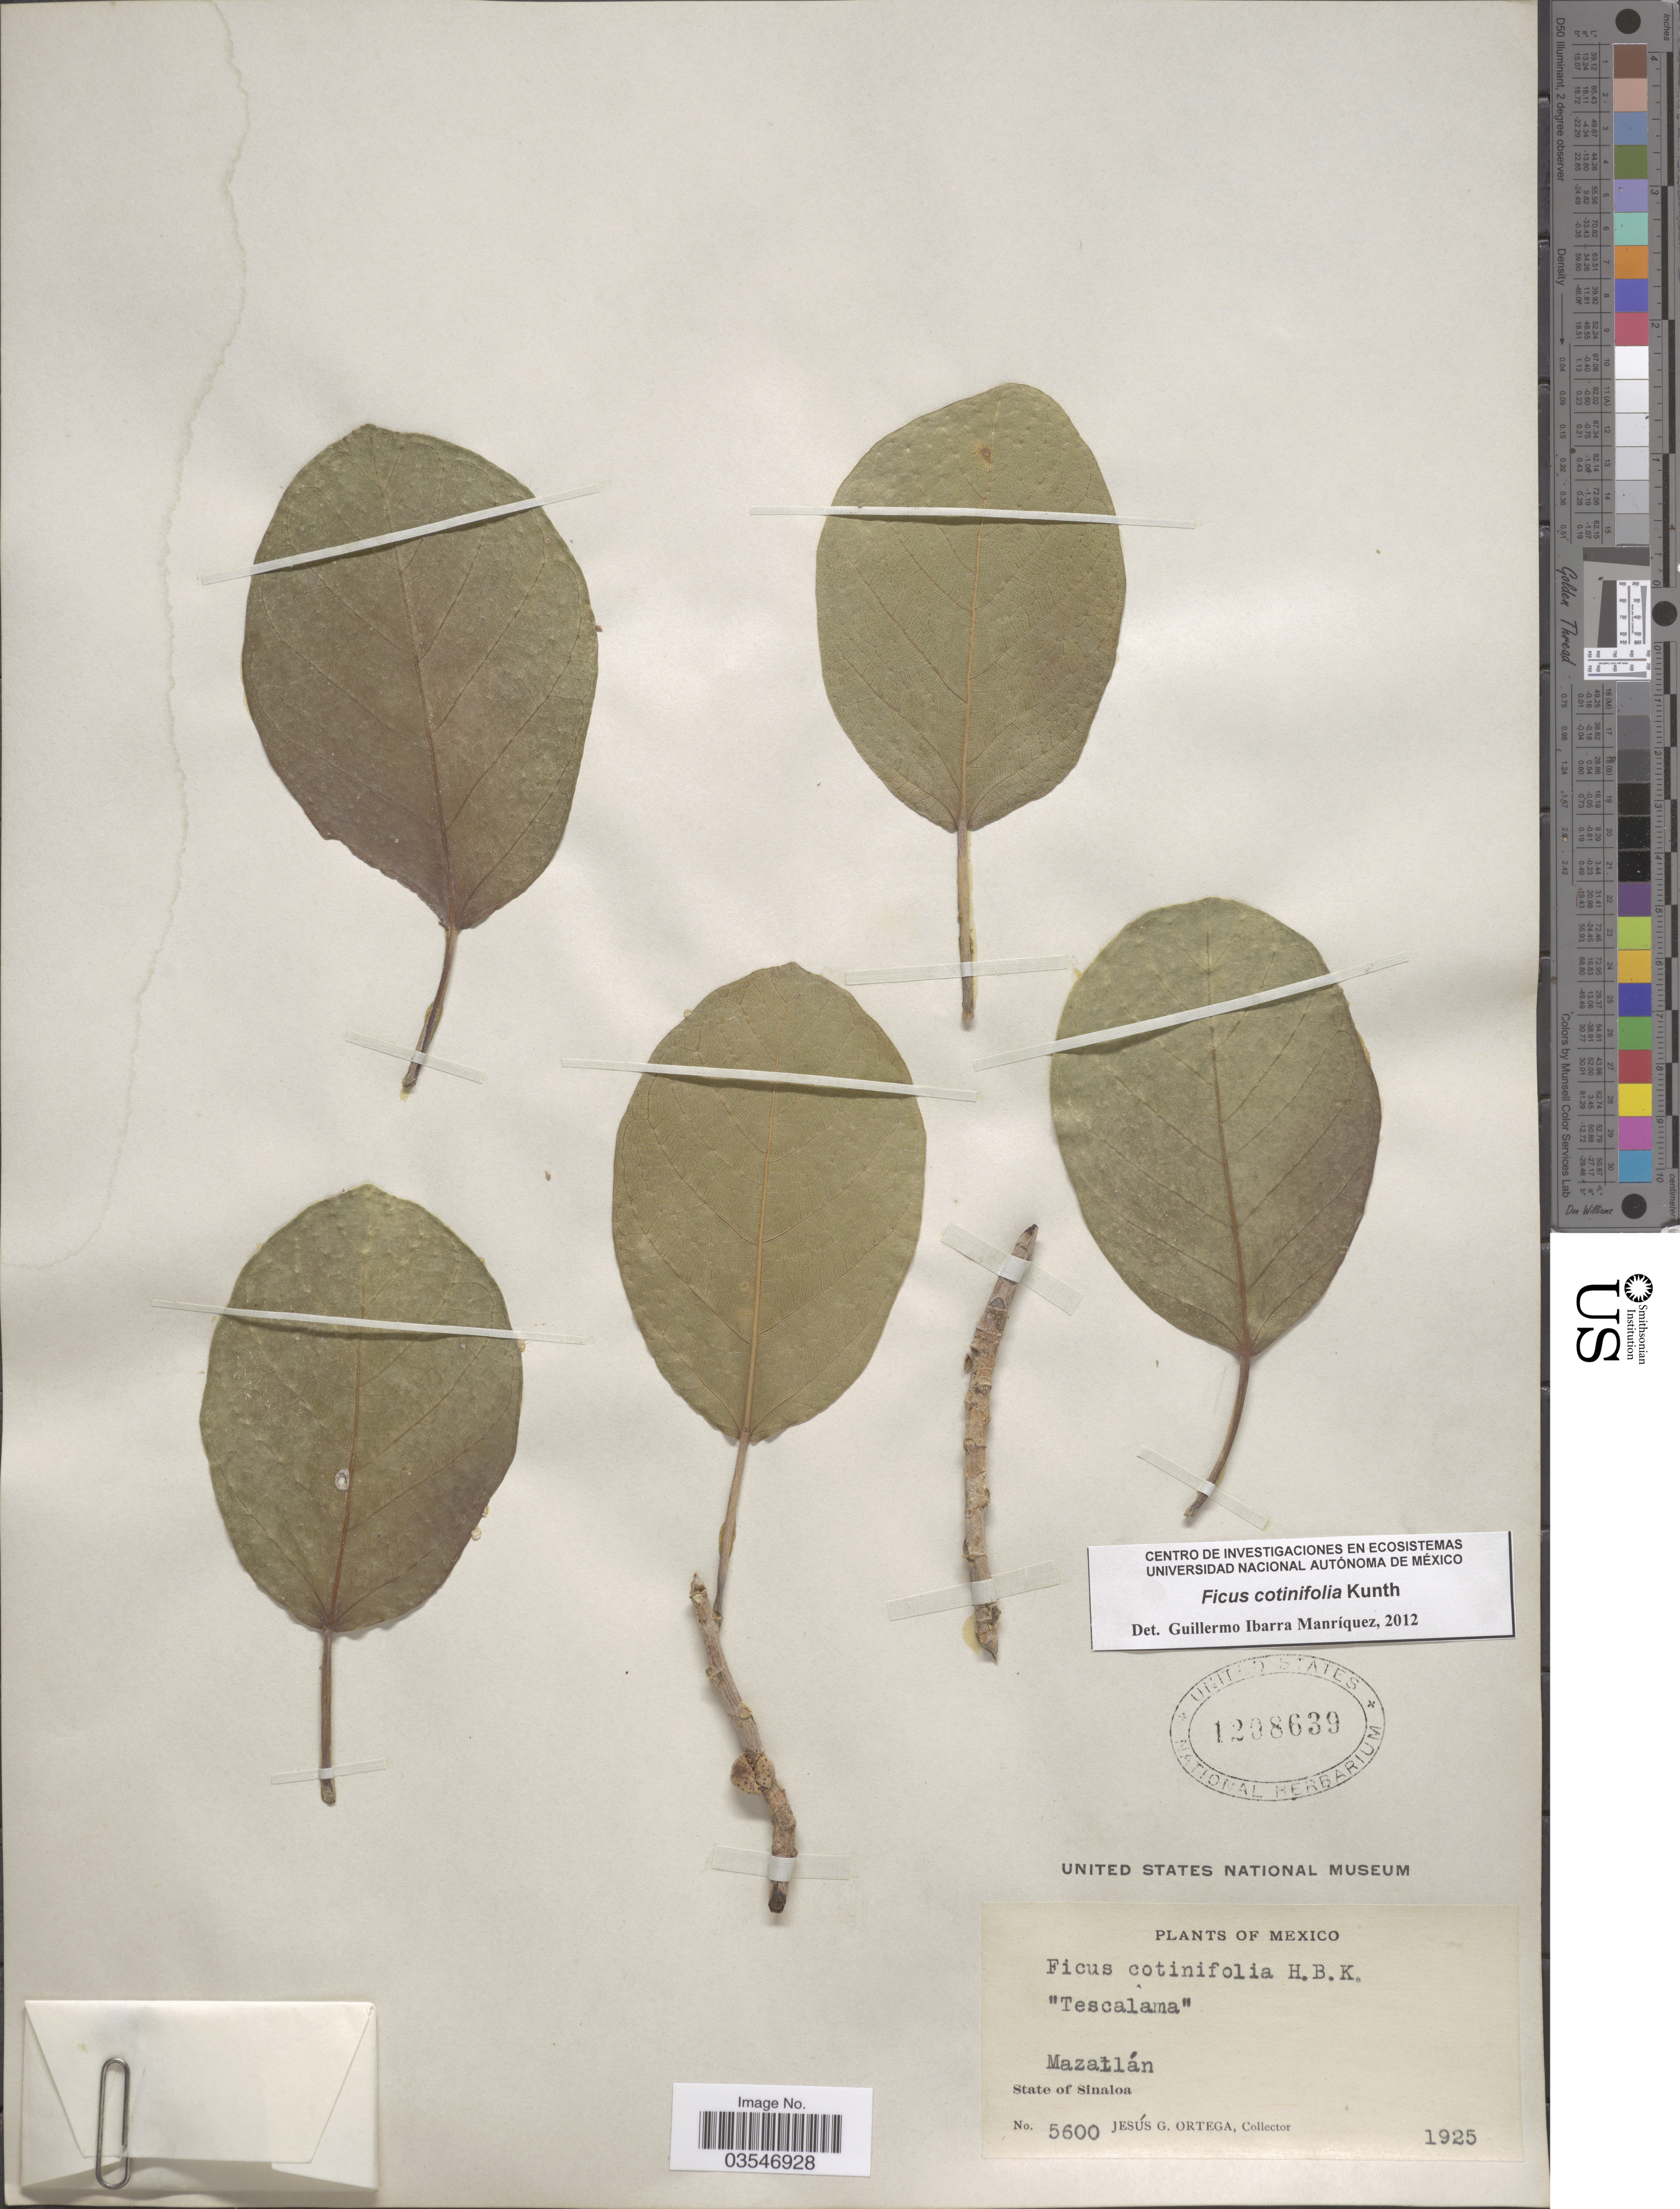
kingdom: Plantae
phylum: Tracheophyta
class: Magnoliopsida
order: Rosales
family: Moraceae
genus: Ficus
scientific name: Ficus cotinifolia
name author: Kunth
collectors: J. Ortega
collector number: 5600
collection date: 1925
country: Mexico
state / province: Sinaloa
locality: Mazatlán.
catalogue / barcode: US 1298639